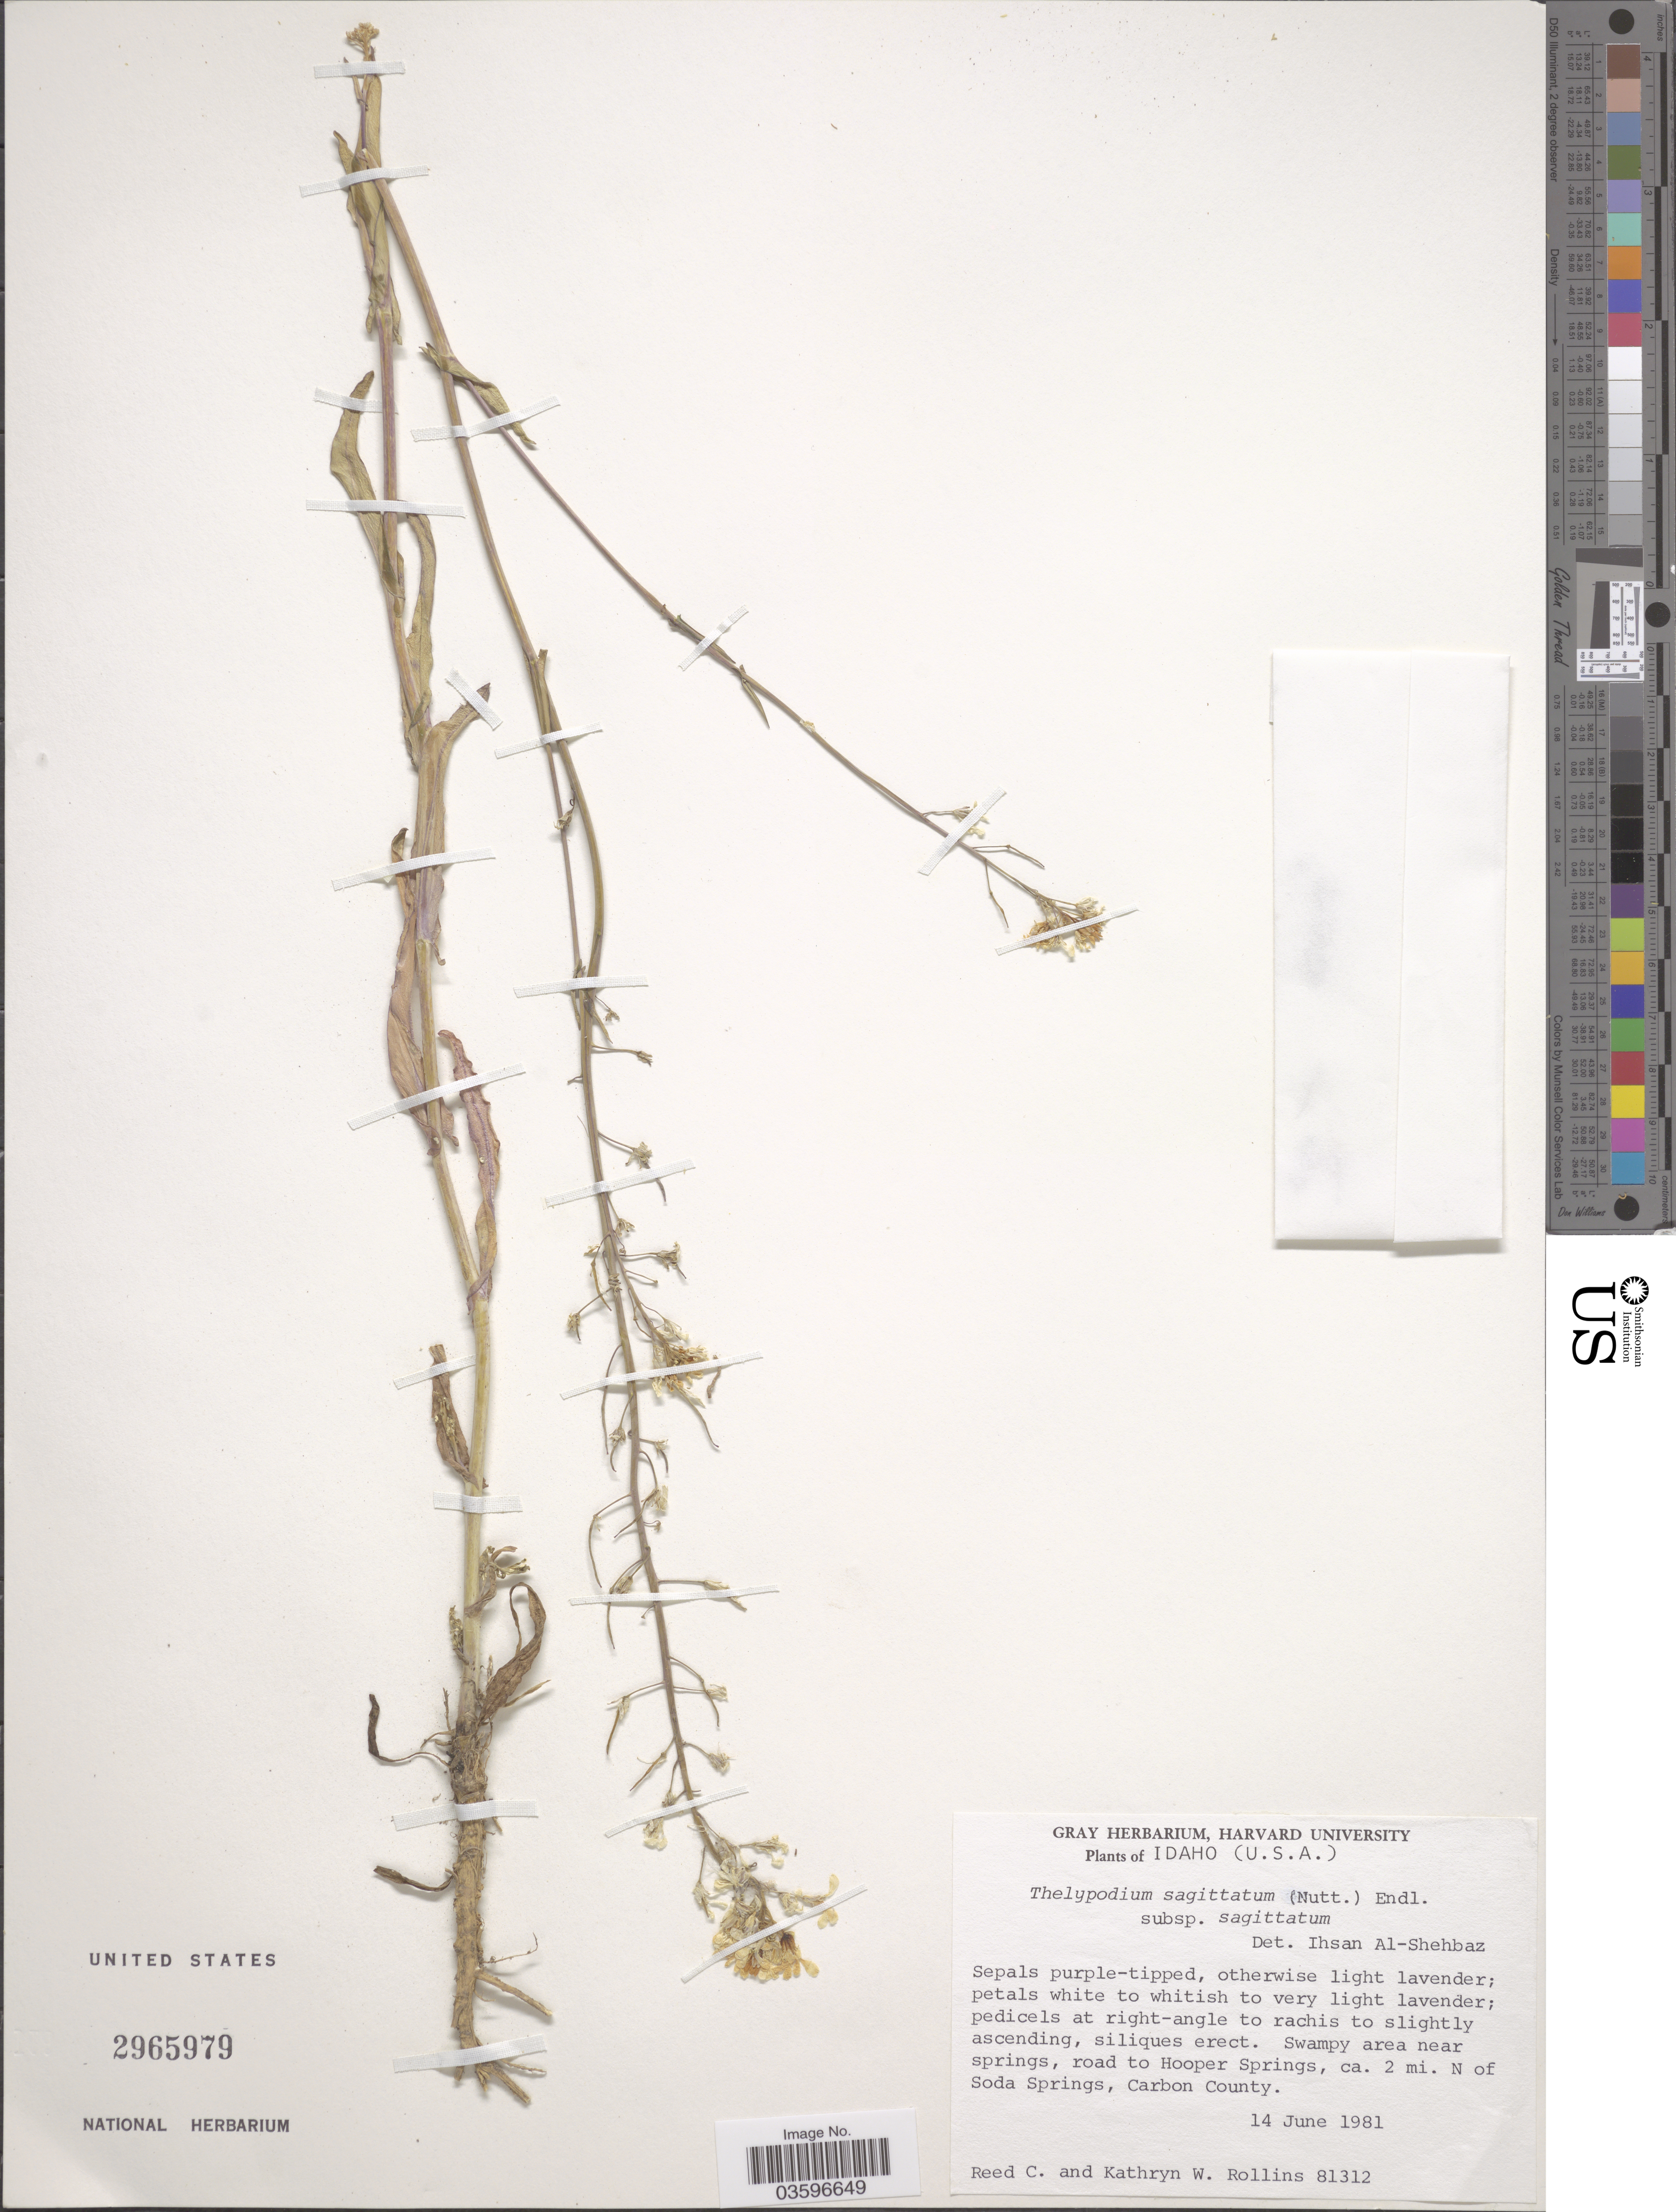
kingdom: Plantae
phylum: Tracheophyta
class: Magnoliopsida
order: Brassicales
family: Brassicaceae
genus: Thelypodium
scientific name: Thelypodium sagittatum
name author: (Nutt.) Endl.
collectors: R. C. Rollins & K. W. Rollins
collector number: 81312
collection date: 1981-06-14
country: United States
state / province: Idaho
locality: Swampy area near springs, road to Hooper Springs, ca. 2 mi. N of Soda Springs, Carbon County.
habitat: swampy area near springs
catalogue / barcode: US 2965979